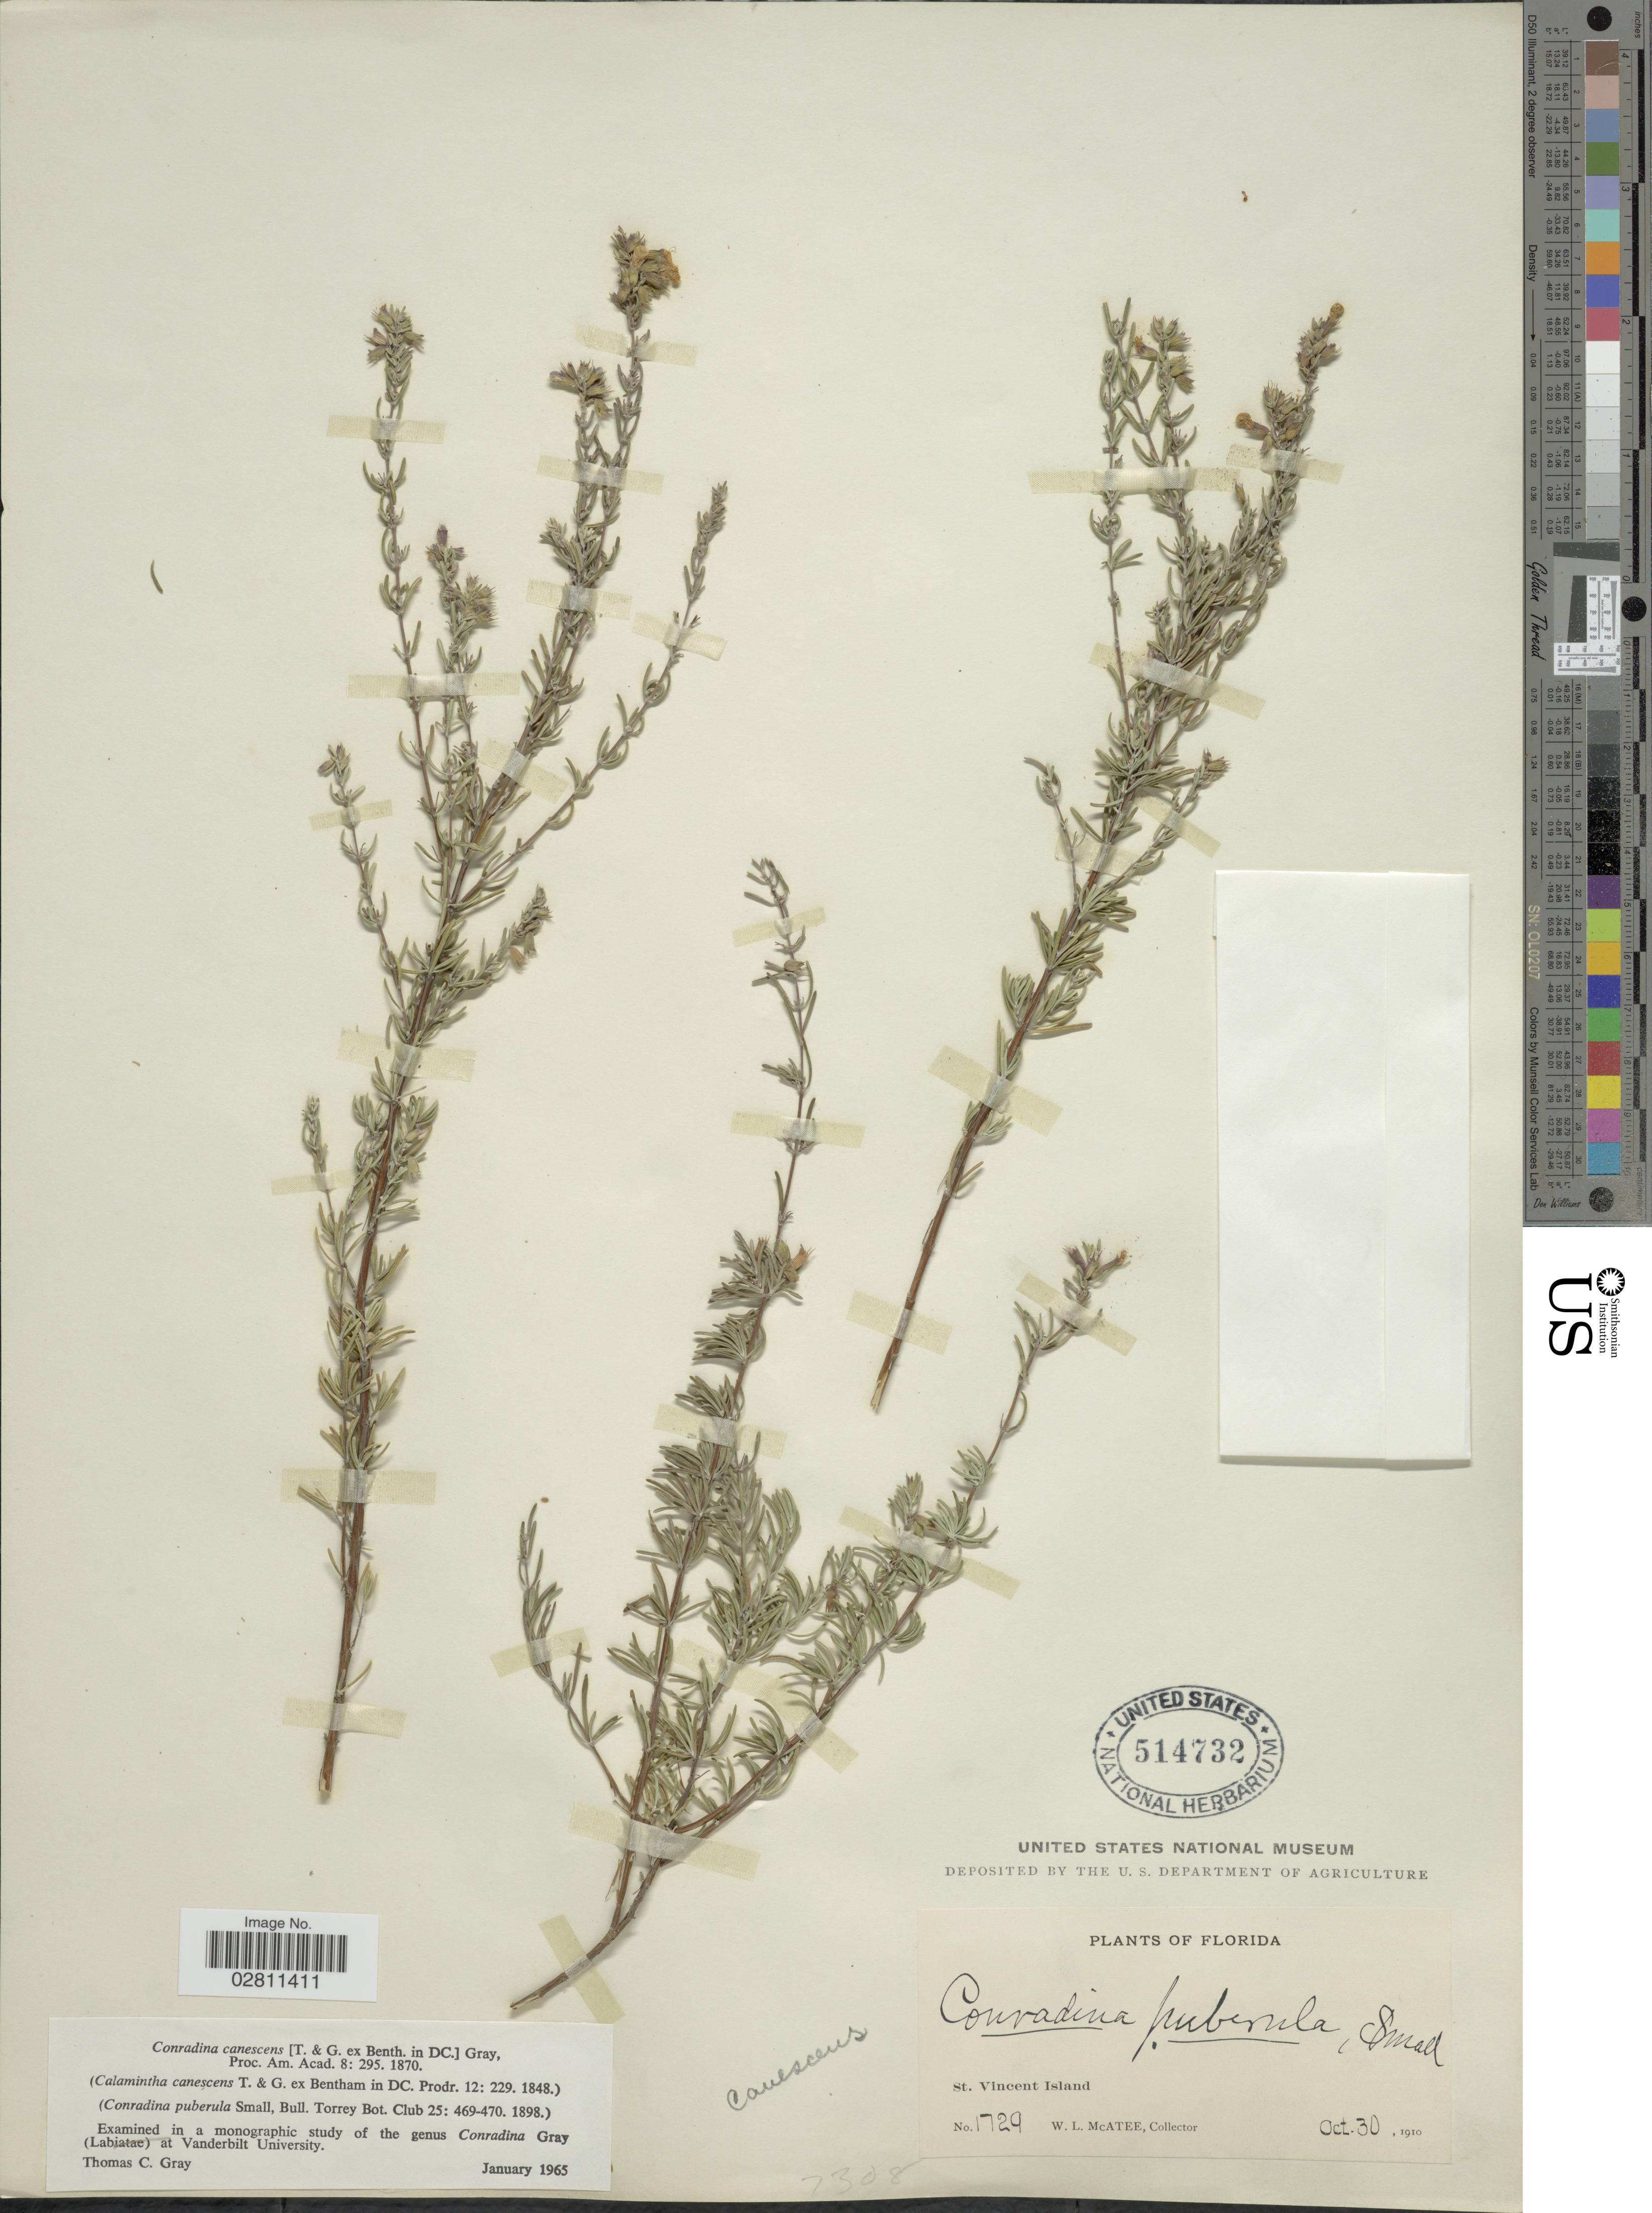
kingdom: Plantae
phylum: Tracheophyta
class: Magnoliopsida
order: Lamiales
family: Lamiaceae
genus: Conradina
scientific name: Conradina canescens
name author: A. Gray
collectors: W. McAtee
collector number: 1729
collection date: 1910-10-30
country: United States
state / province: Florida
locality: St. Vincent Island.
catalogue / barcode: US 514732